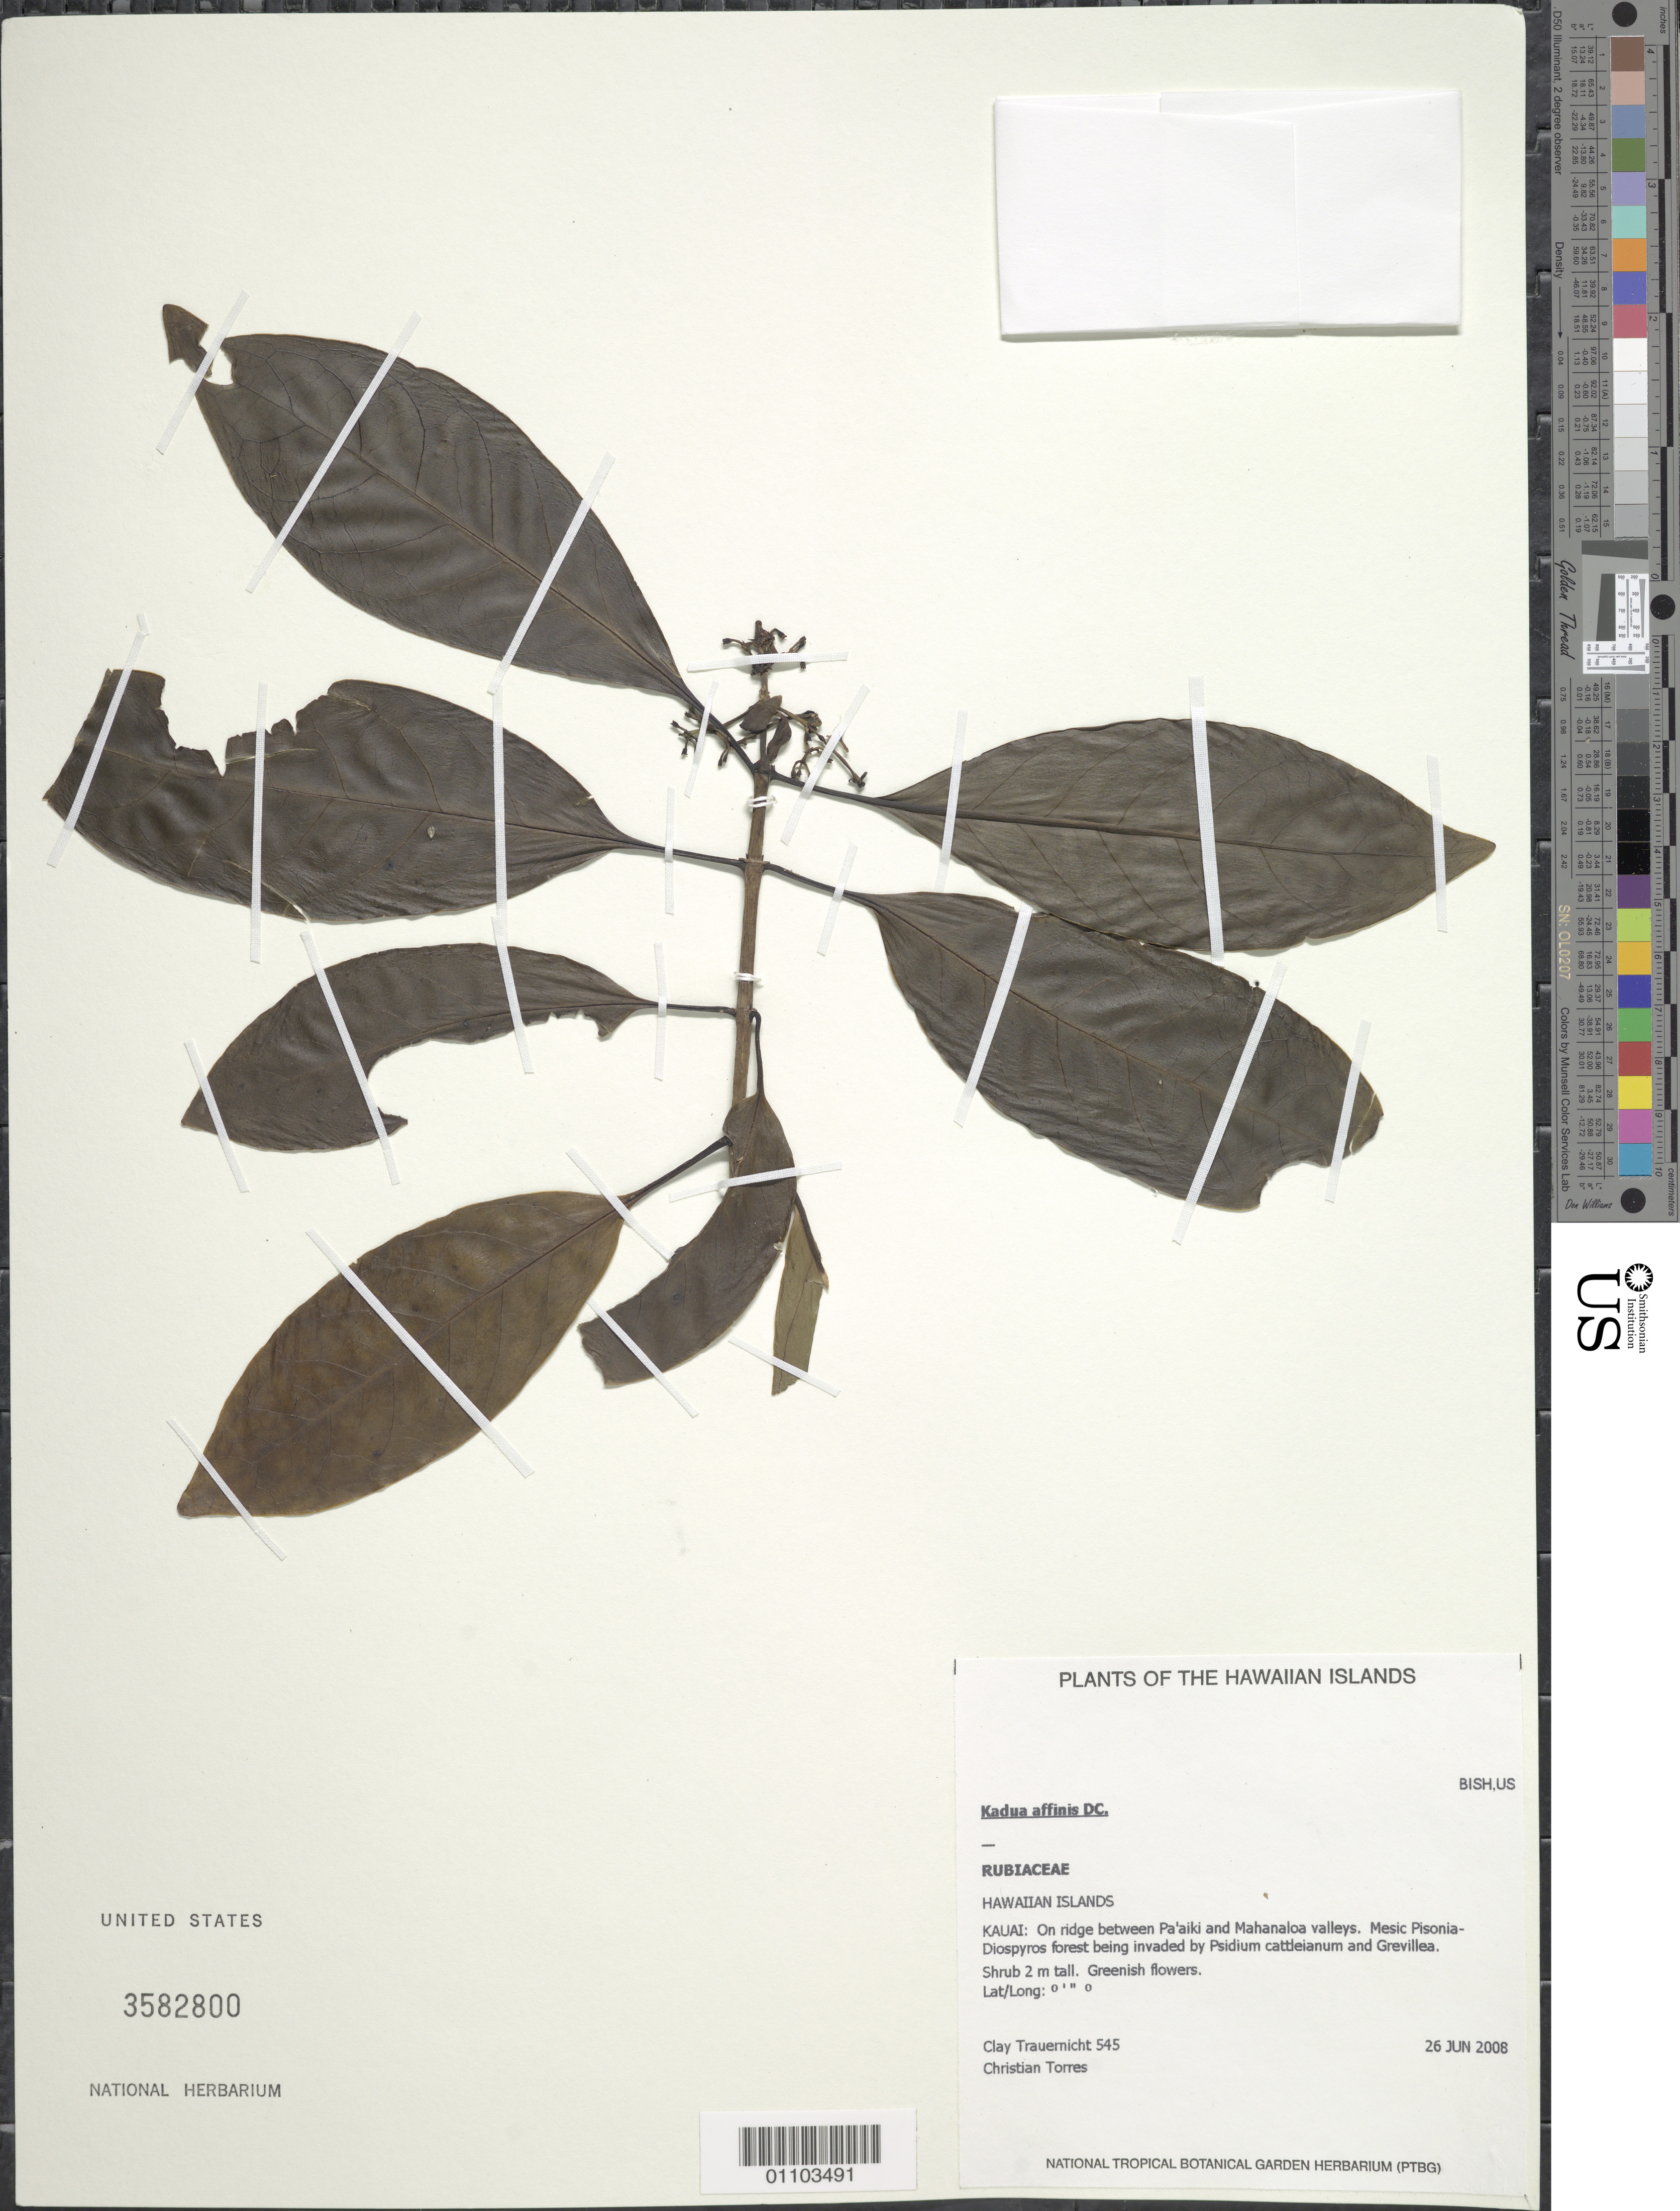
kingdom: Plantae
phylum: Tracheophyta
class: Magnoliopsida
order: Gentianales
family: Rubiaceae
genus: Kadua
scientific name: Kadua affinis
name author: DC.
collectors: C. Trauernicht & C. Torres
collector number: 545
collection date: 2008-06-26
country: United States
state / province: Hawaii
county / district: Kaui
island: Kaua'i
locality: On ridge between Pa'aiki and Mahanaloa valleys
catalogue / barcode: US 3582800